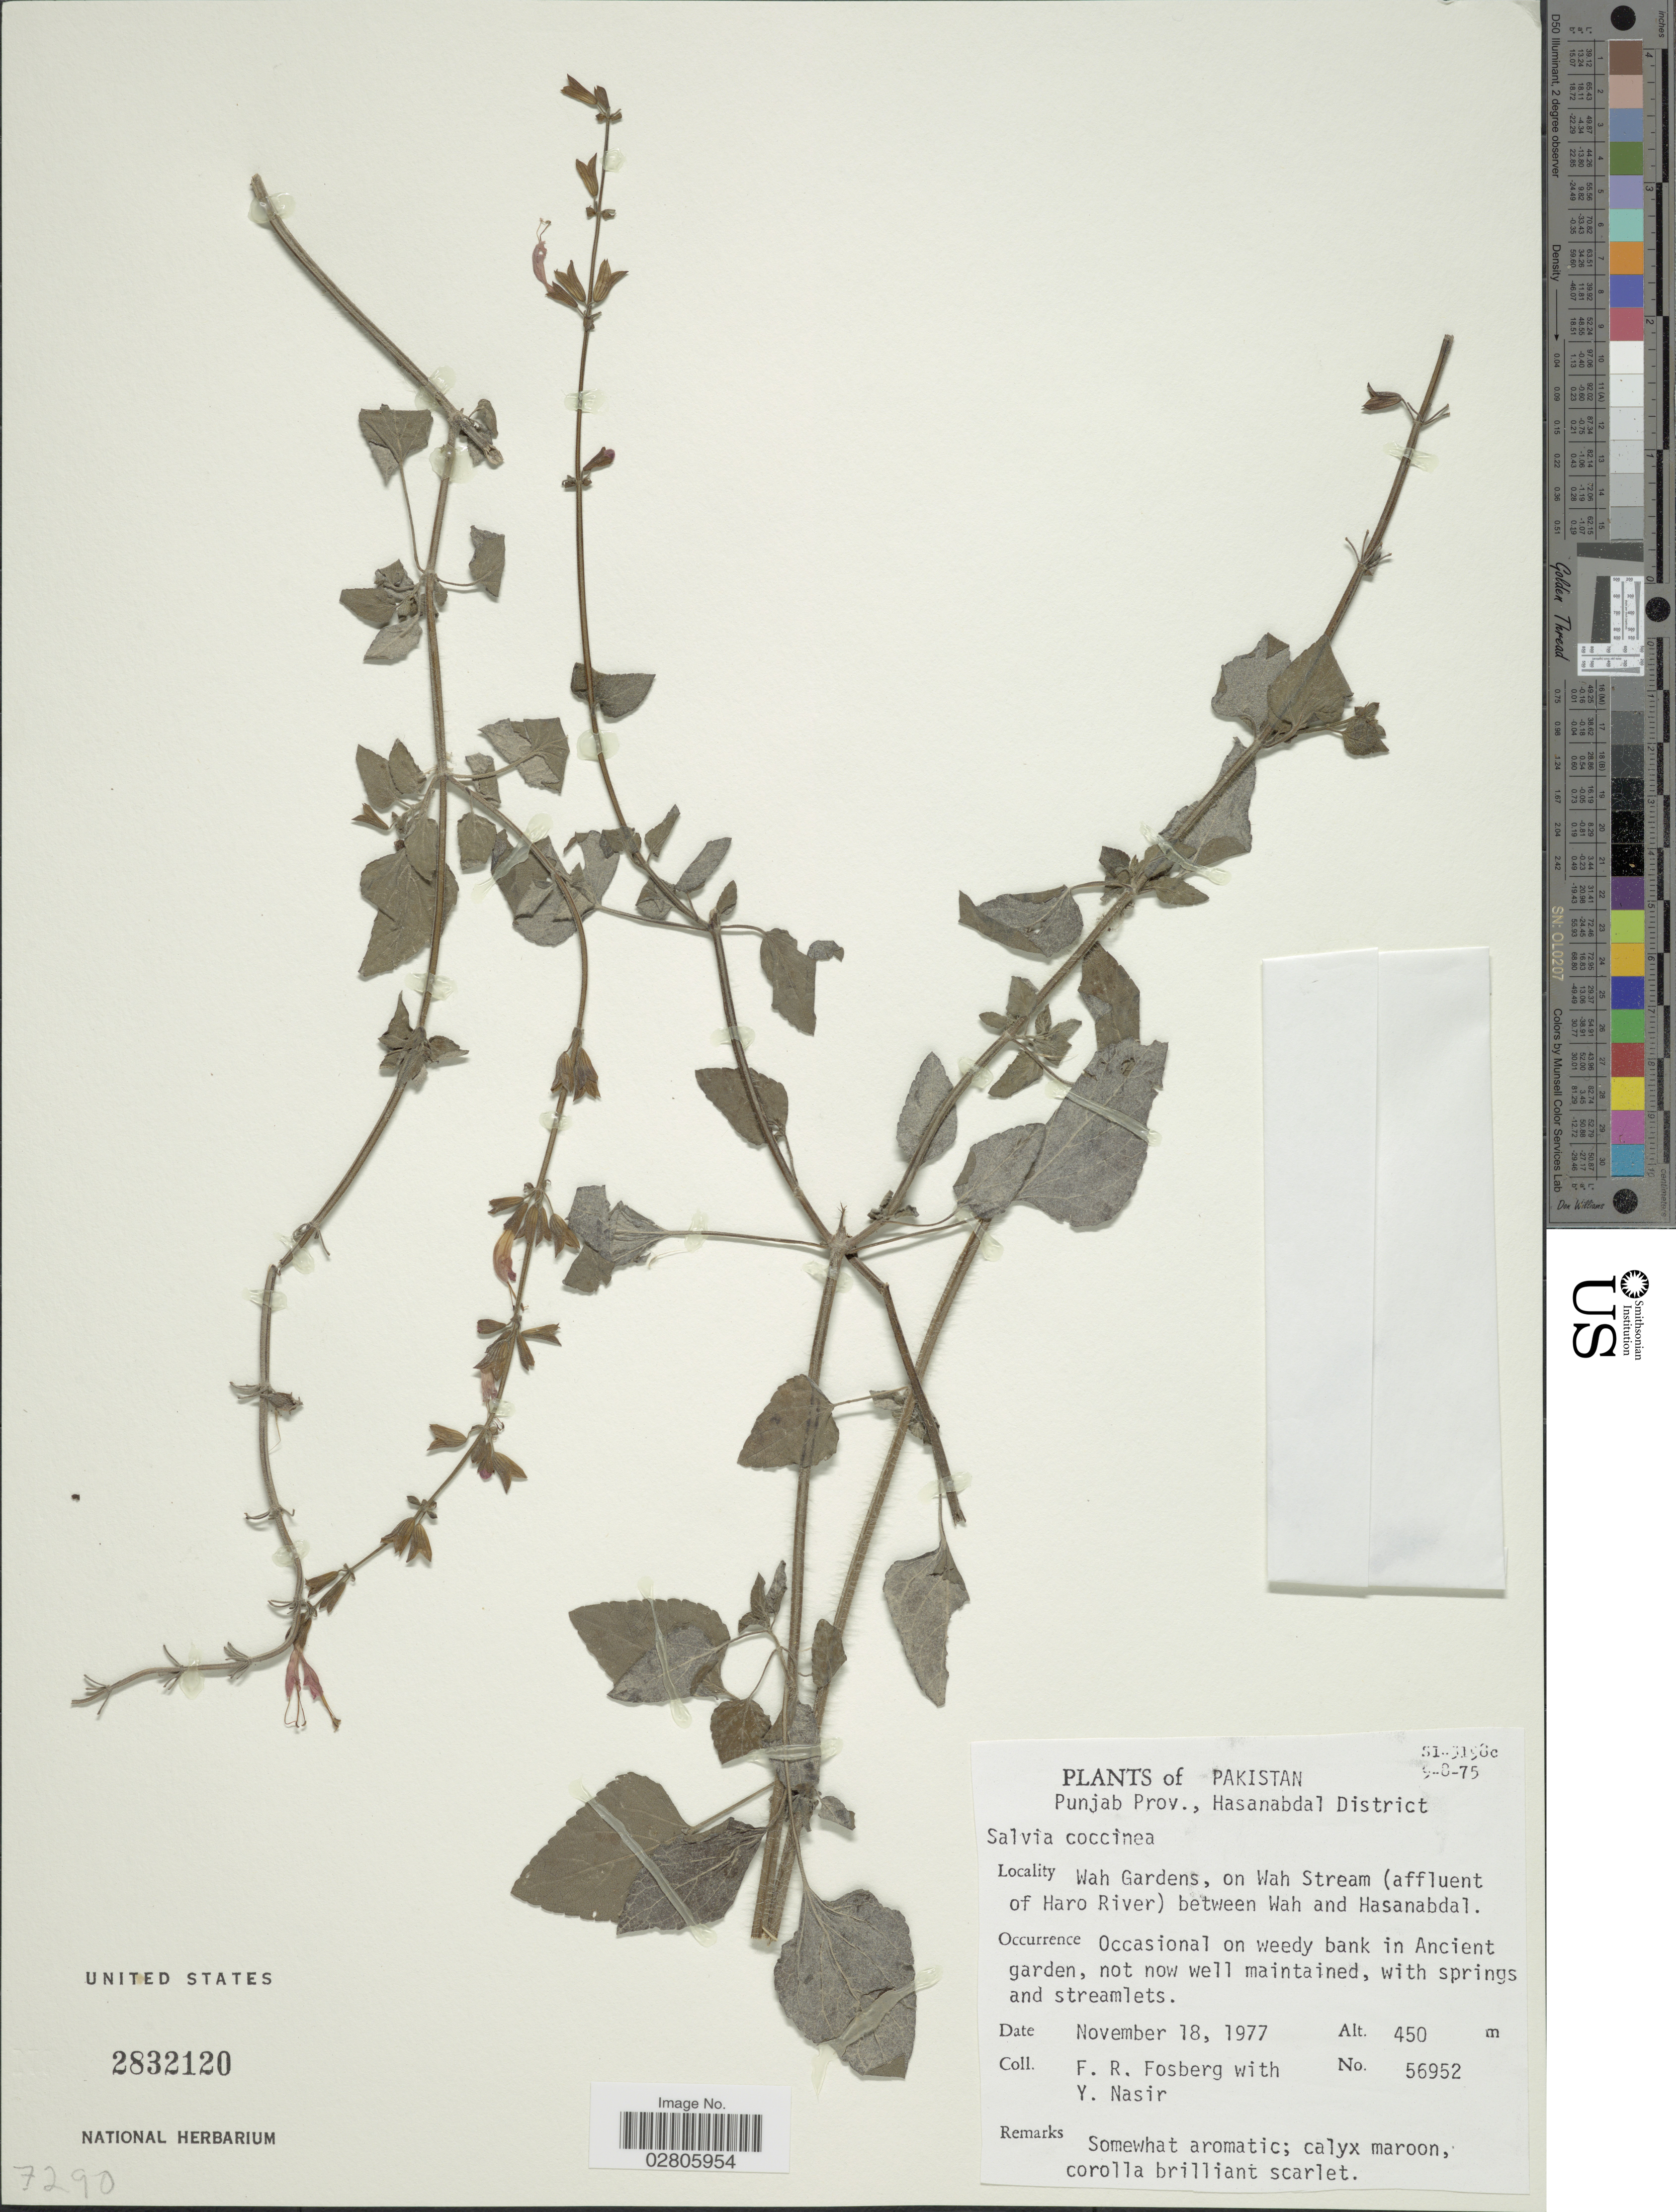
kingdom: Plantae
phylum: Tracheophyta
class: Magnoliopsida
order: Lamiales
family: Lamiaceae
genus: Salvia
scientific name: Salvia coccinea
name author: Etlinger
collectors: F. R. Fosberg & Y. Nasir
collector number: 56952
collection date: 1977-11-18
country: Pakistan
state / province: Punjab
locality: Punjab Prov., Hasanabdal District. Wah Gardens, on Wah Stream (affluent of Haro River) between Wah and Hasanabdal.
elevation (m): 450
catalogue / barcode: US 2832120